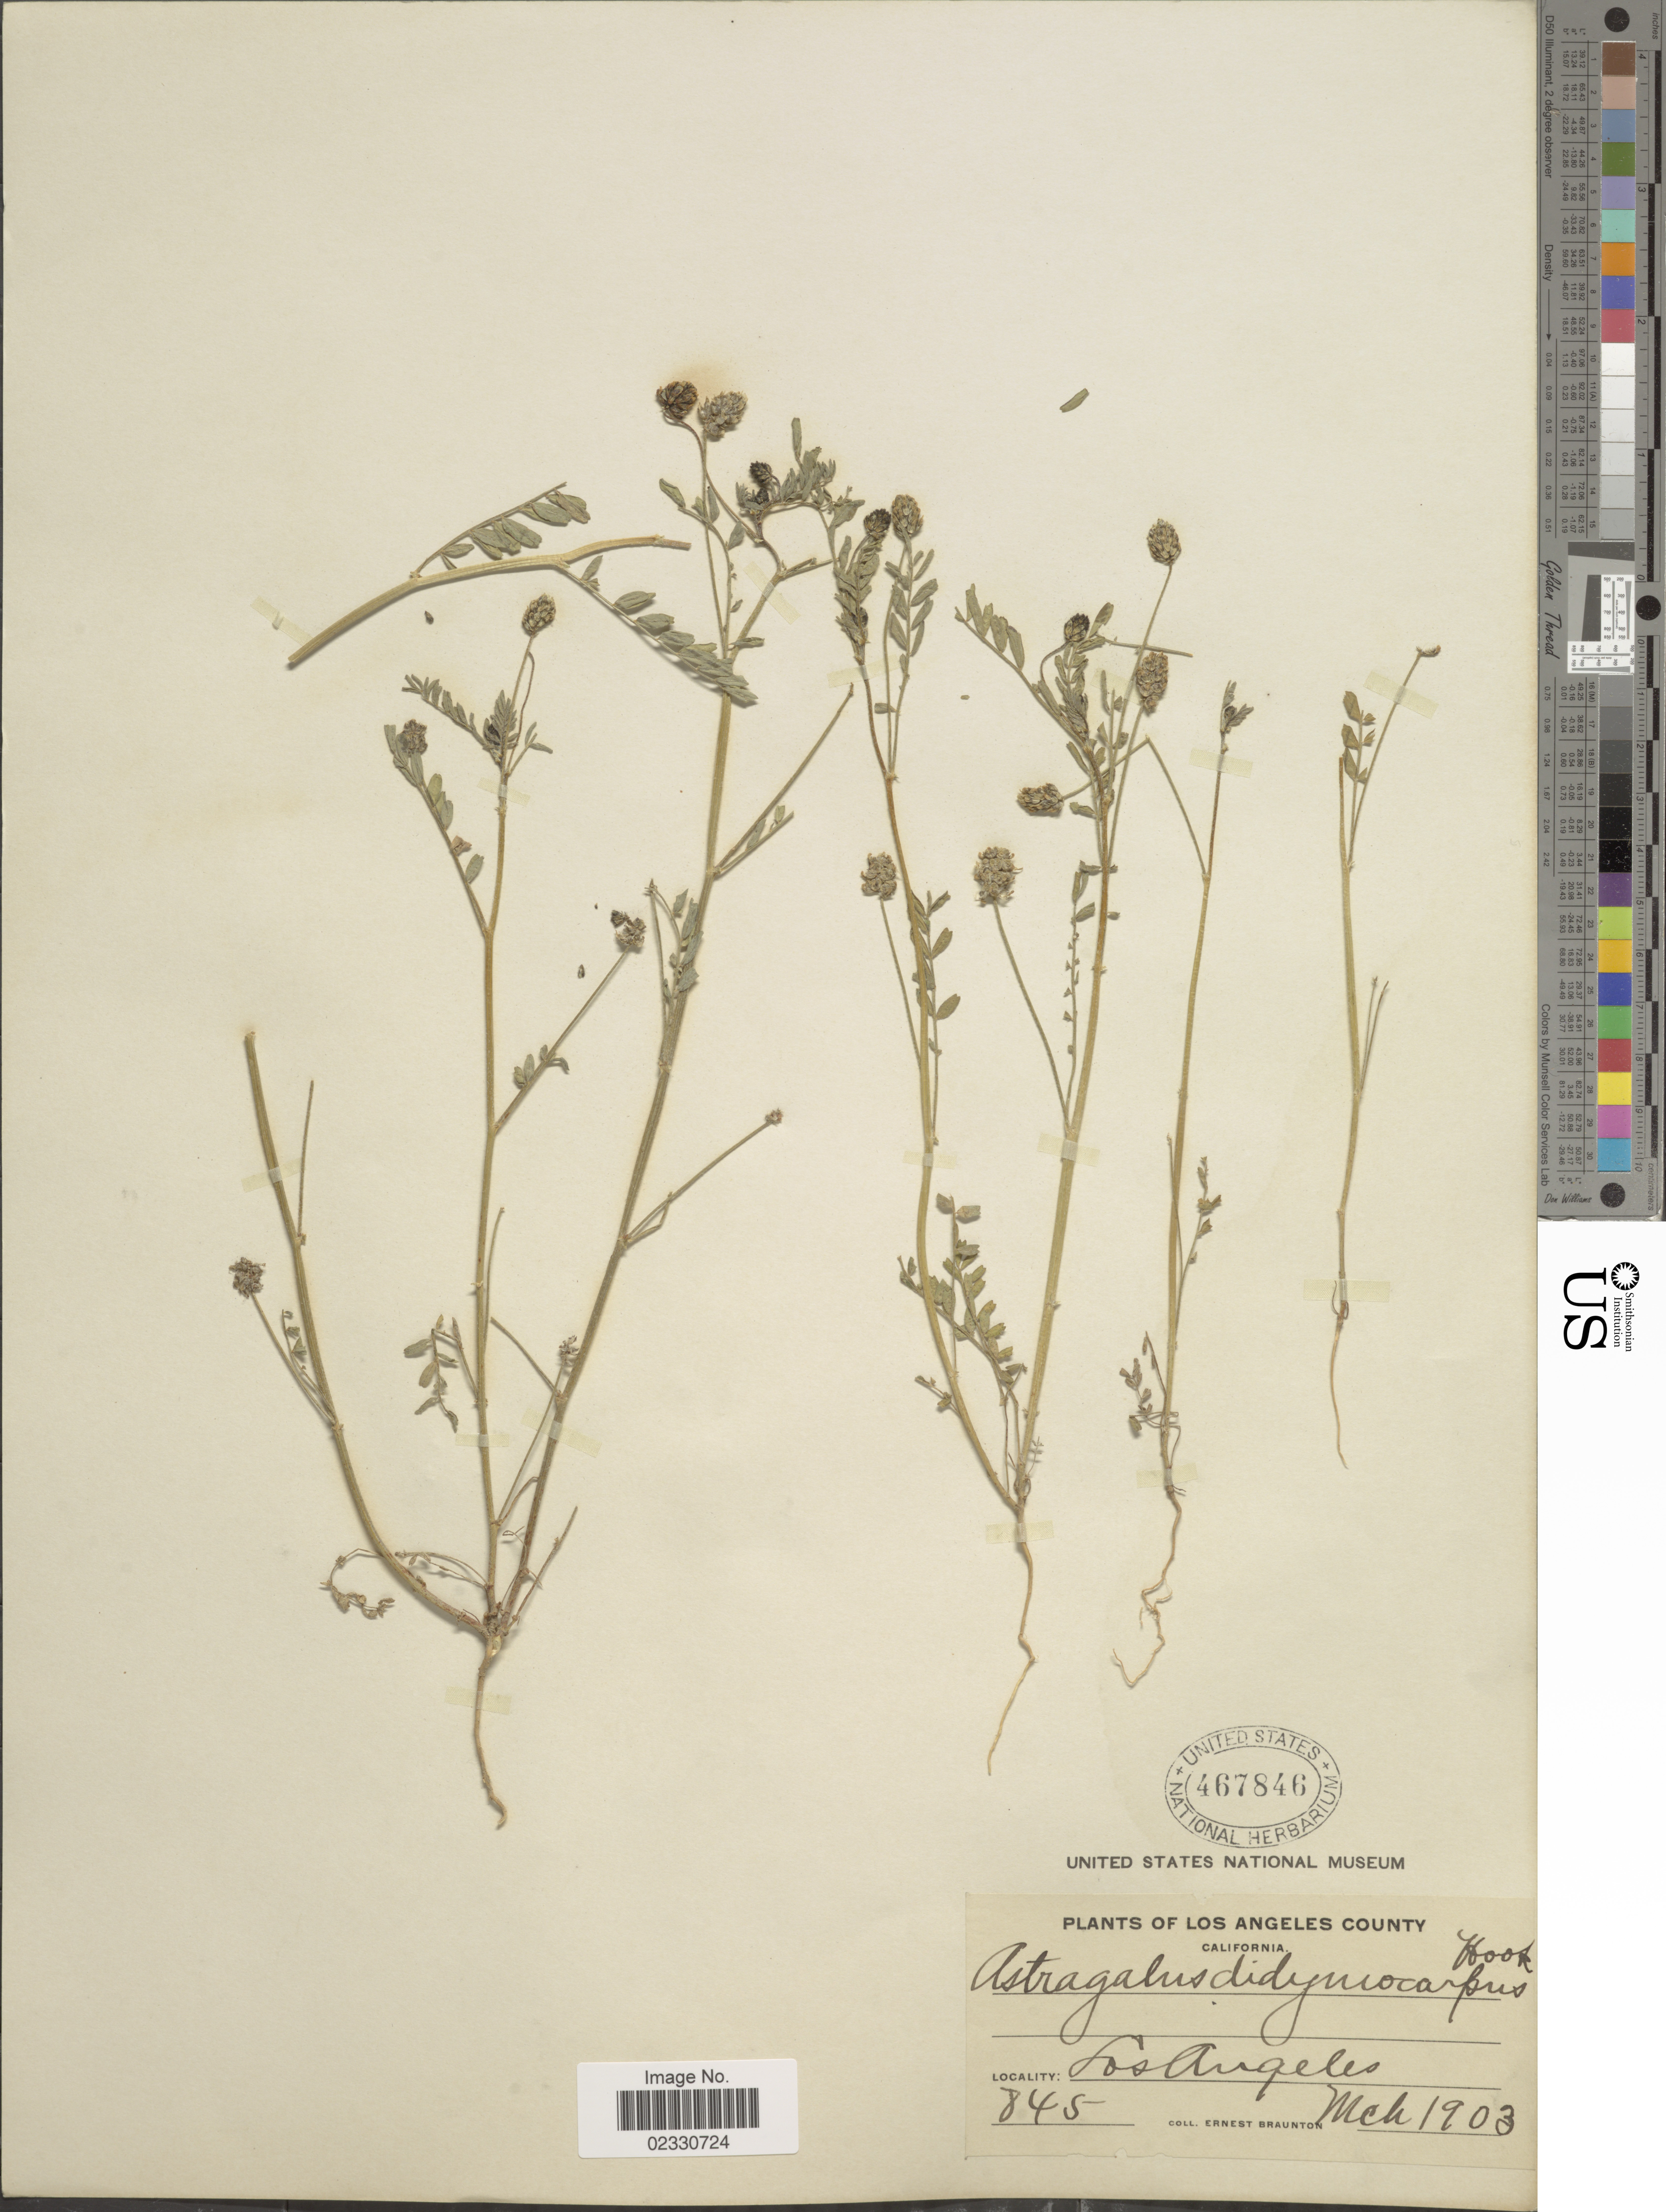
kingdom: Plantae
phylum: Tracheophyta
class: Magnoliopsida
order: Fabales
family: Fabaceae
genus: Astragalus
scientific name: Astragalus didymocarpus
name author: Hook. & Arn.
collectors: E. Braunton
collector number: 845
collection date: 1903-03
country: United States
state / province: California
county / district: Los Angeles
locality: Los Angeles County.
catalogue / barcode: US 467846